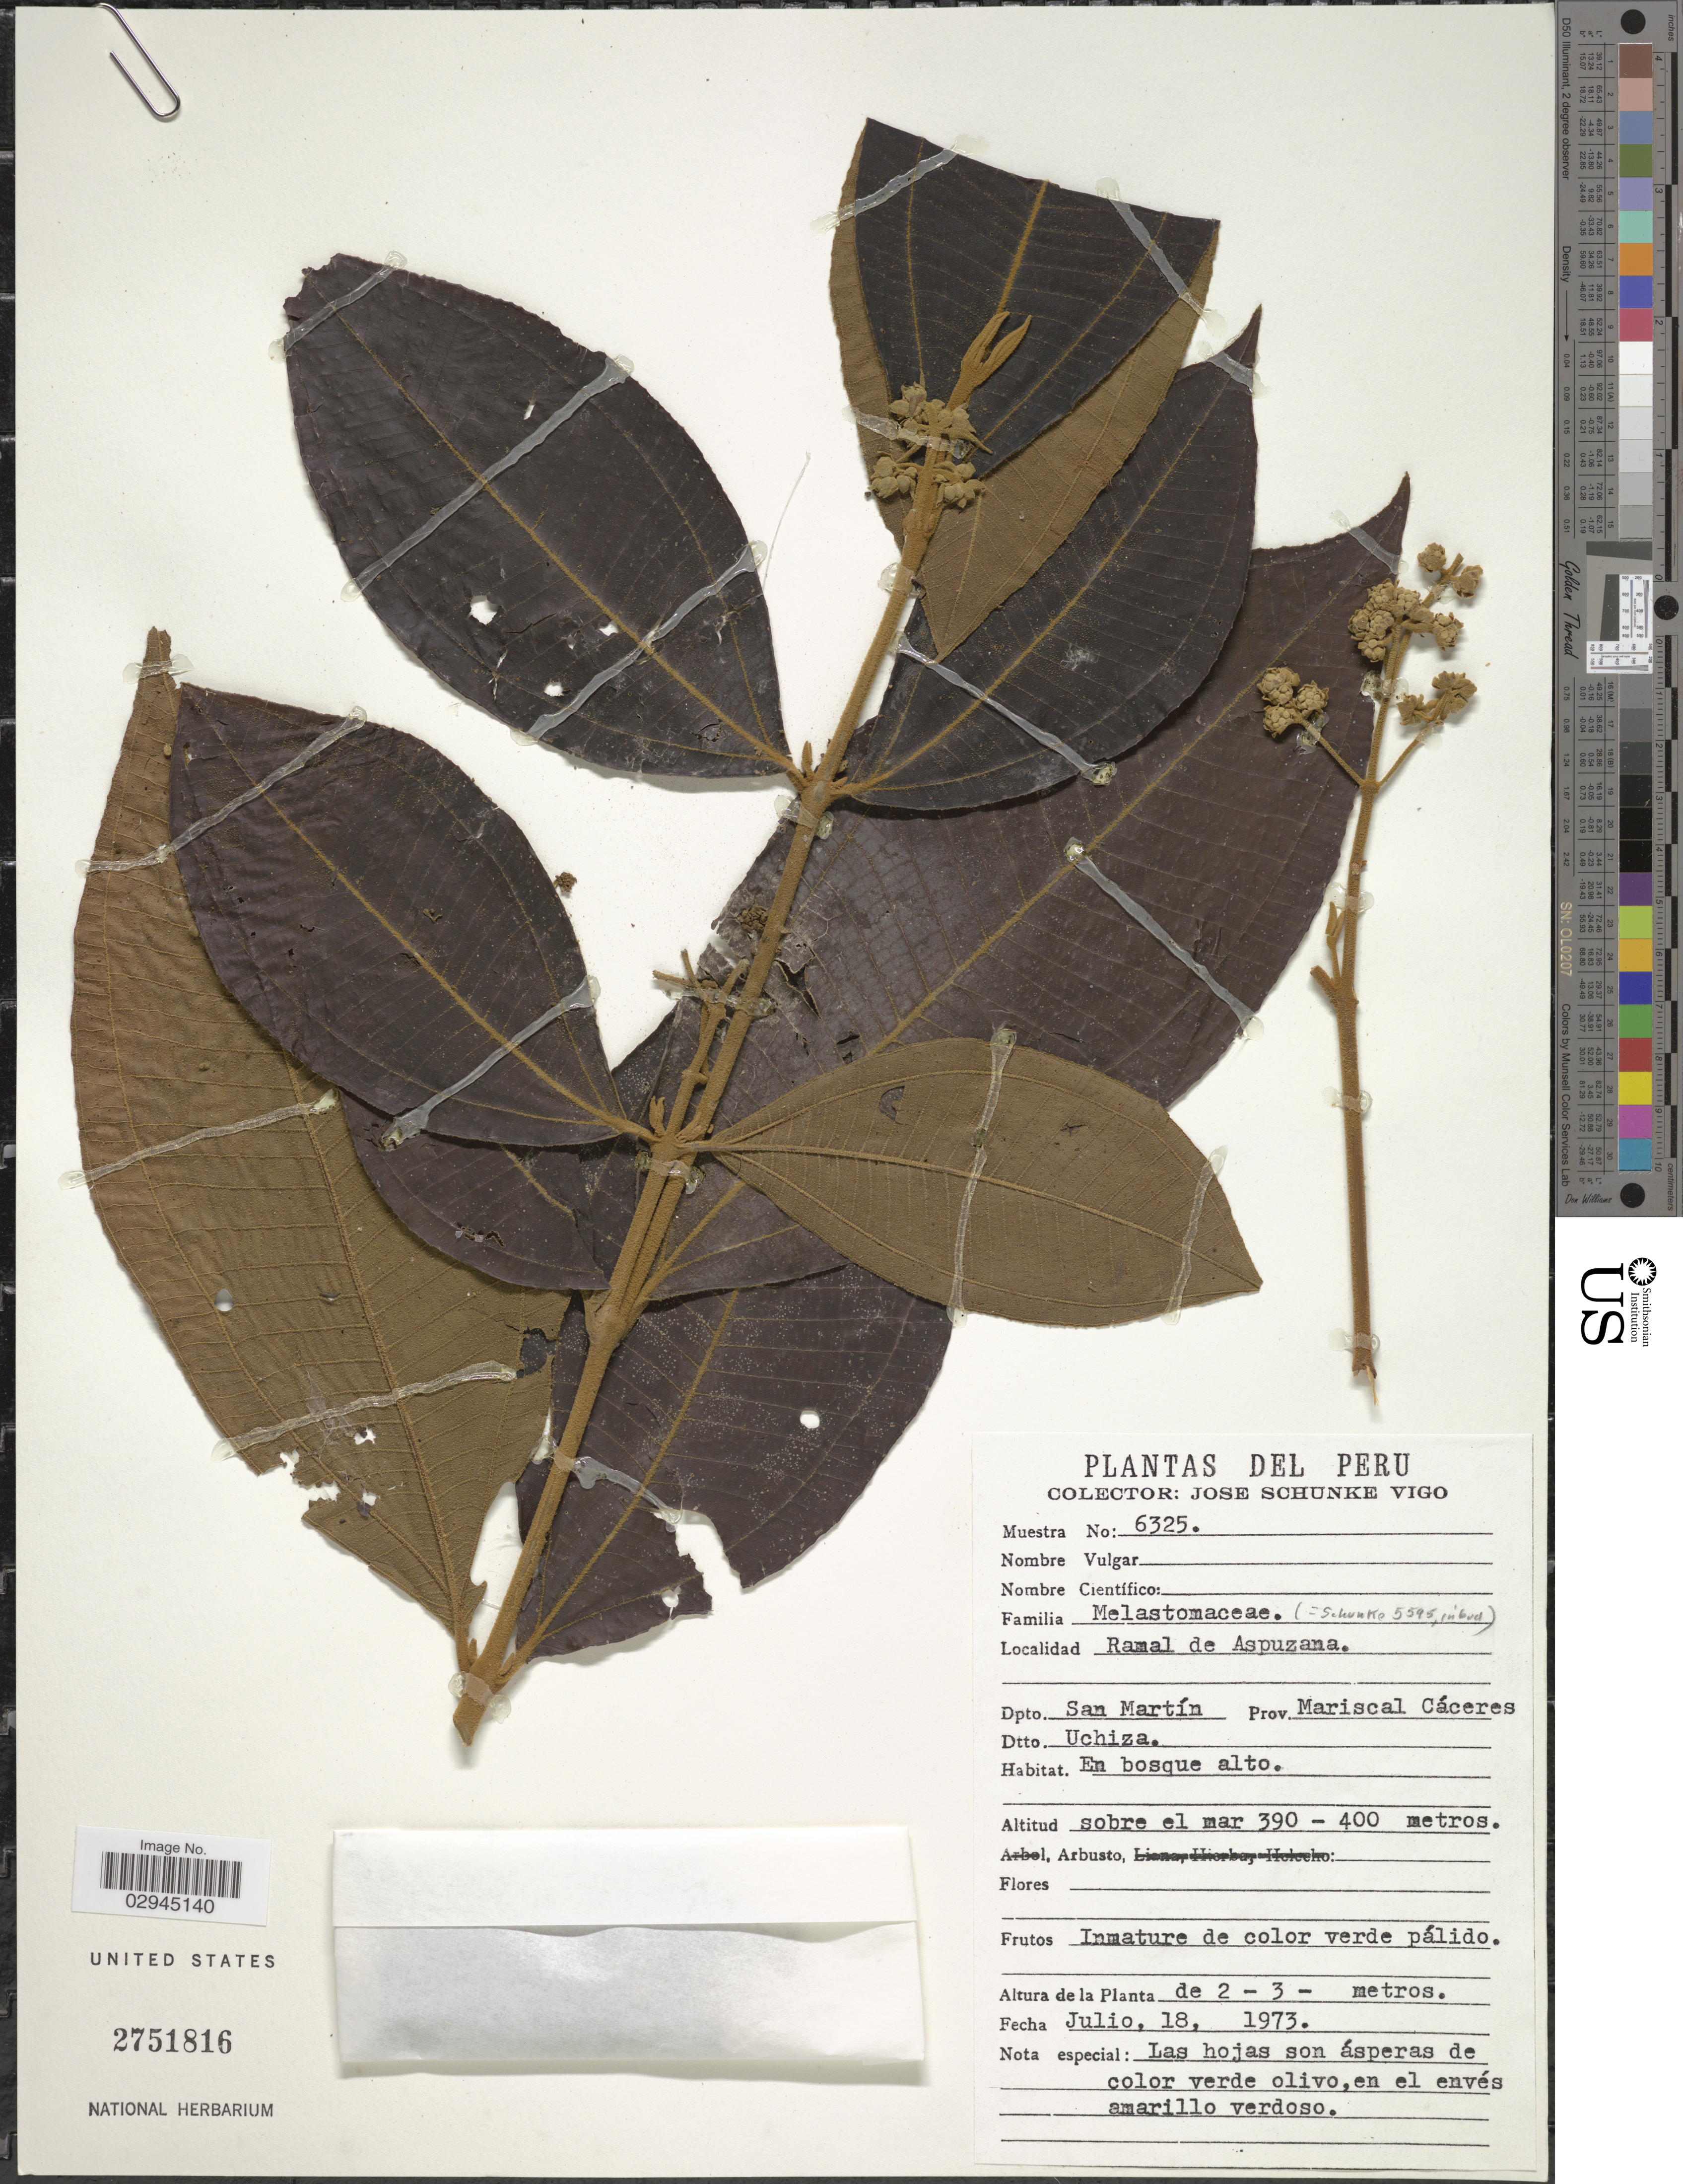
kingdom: Plantae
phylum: Tracheophyta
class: Magnoliopsida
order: Myrtales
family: Melastomataceae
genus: Miconia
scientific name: Miconia sp.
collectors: J. Schunke Vigo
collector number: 6325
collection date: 1973-07-18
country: Peru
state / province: San Martín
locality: Dpto. San Martín Prov. Mariscal Cáceres. Dtto. Uchiza.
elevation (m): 390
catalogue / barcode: US 2751816